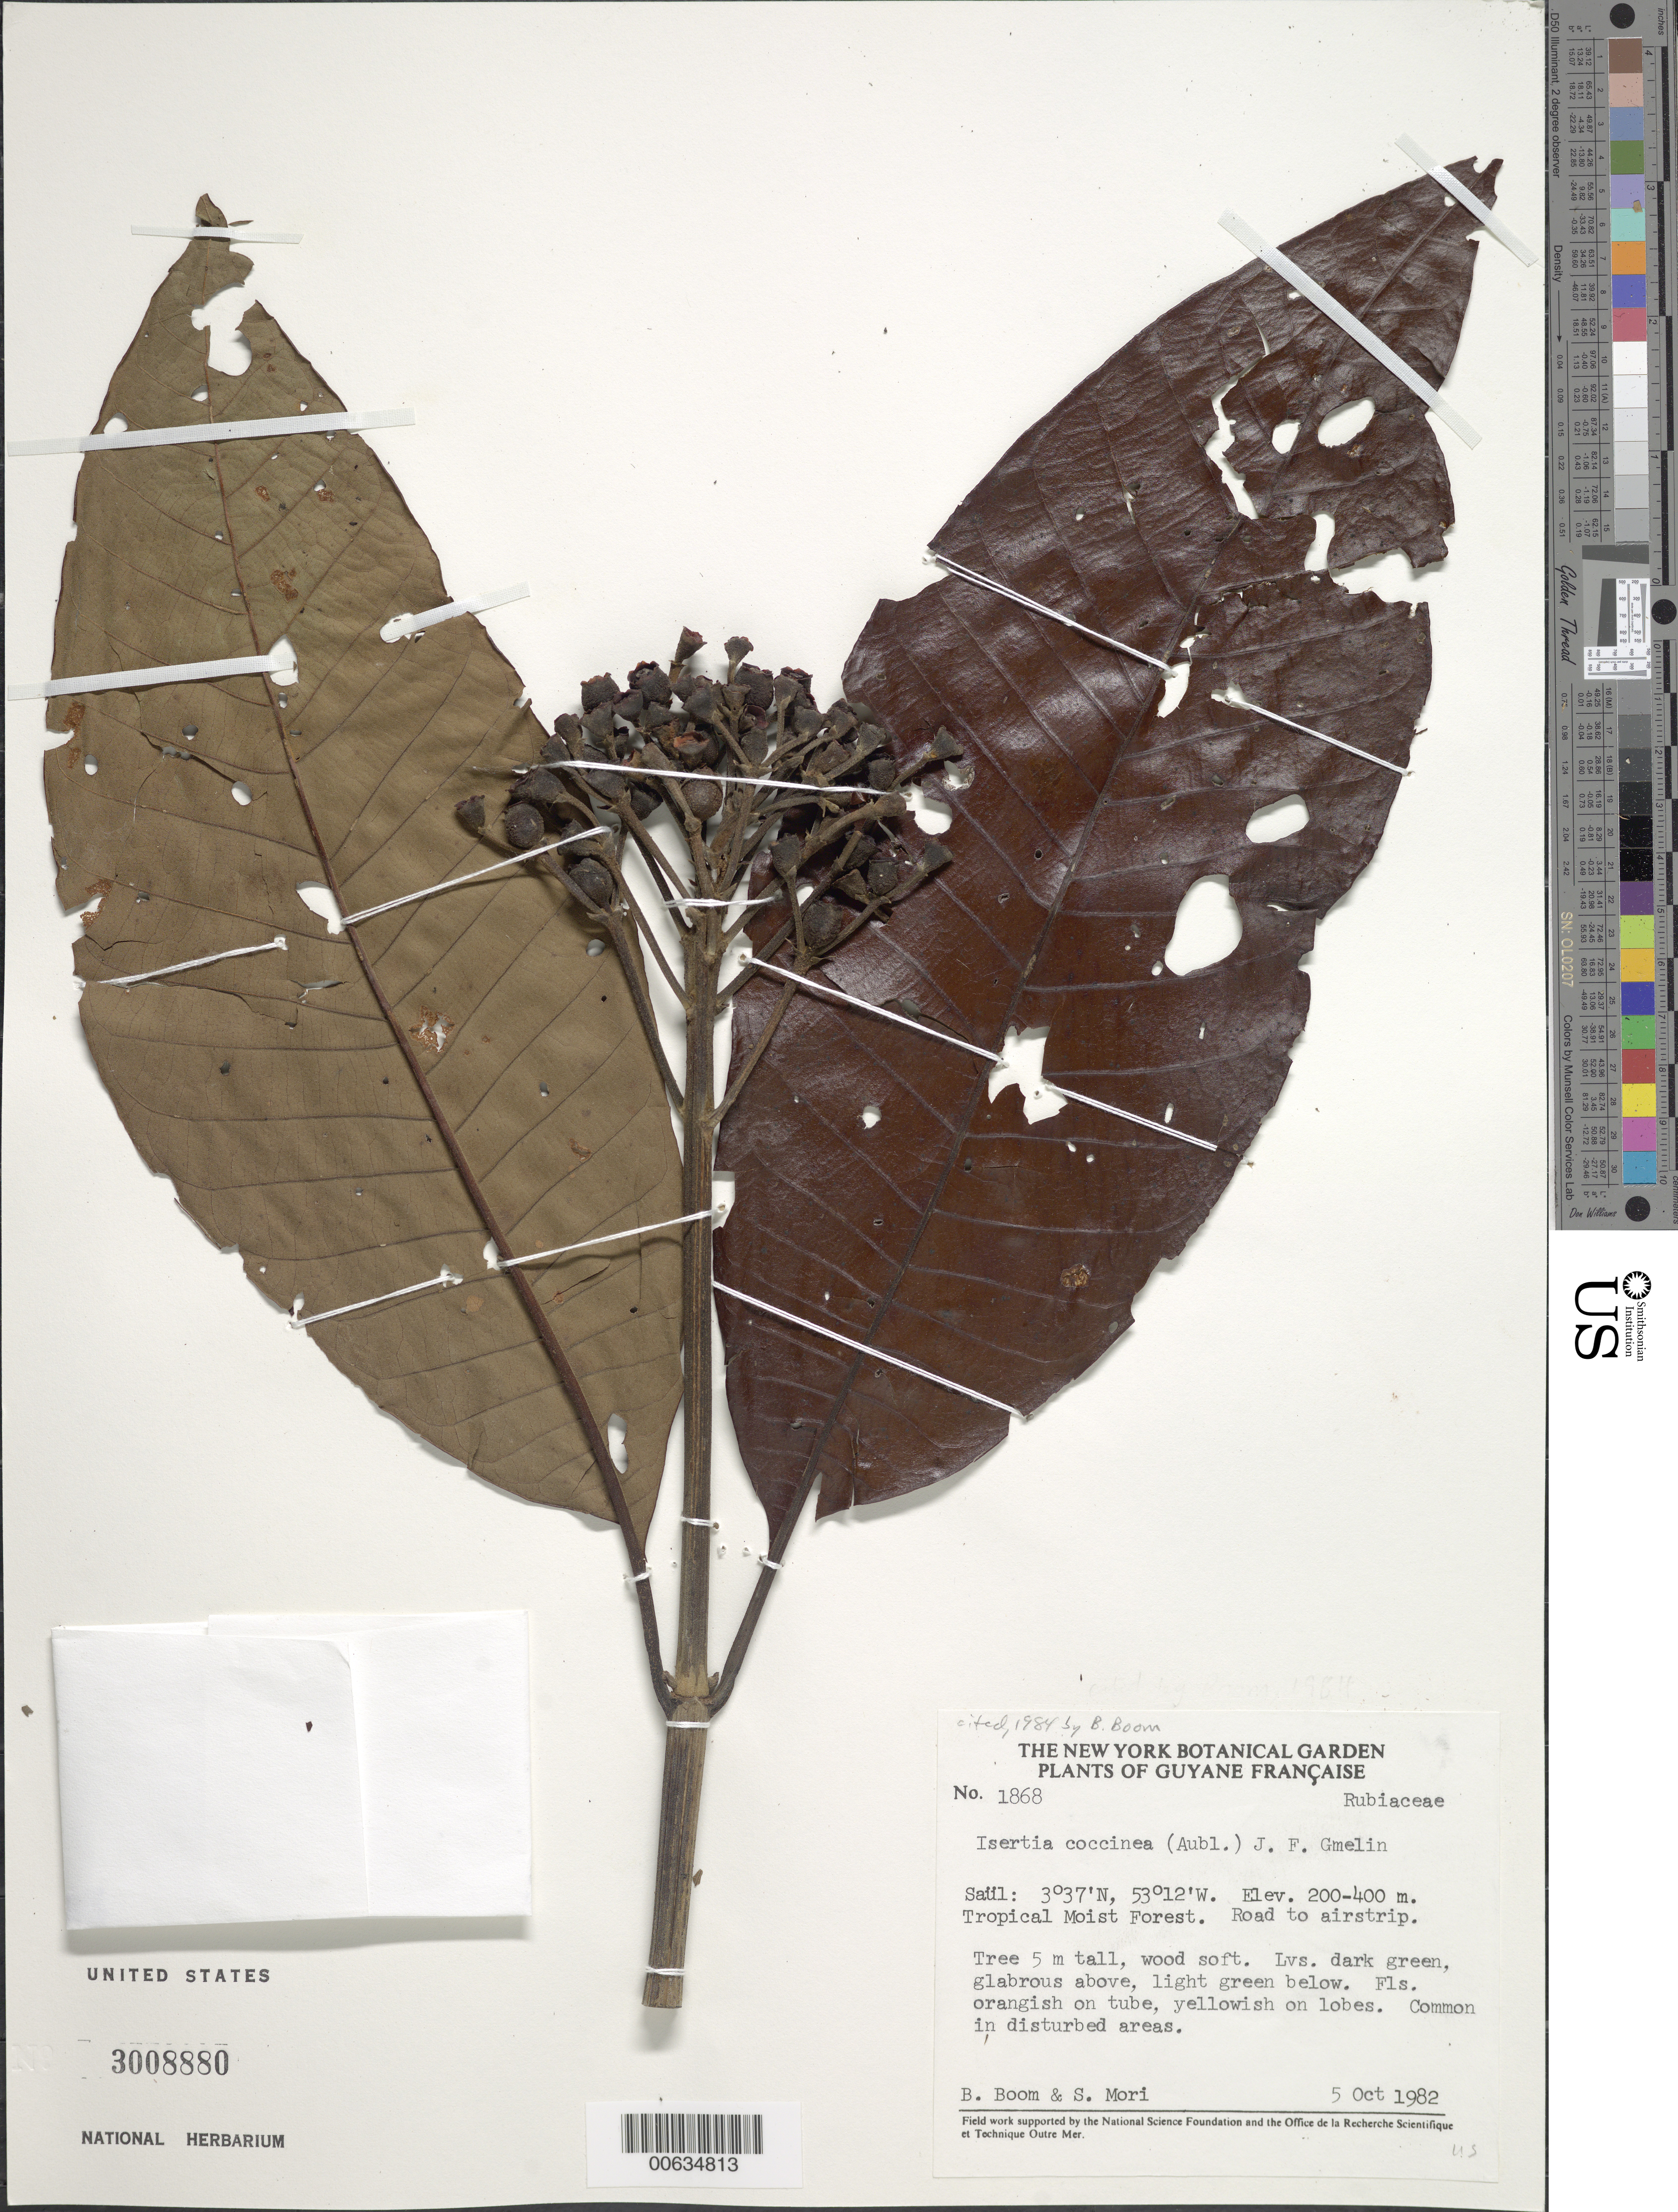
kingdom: Plantae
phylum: Tracheophyta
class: Magnoliopsida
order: Gentianales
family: Rubiaceae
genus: Isertia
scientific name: Isertia coccinea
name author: (Aubl.) Vahl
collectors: B. M. Boom & S. Mori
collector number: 1868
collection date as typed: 5-Oct-82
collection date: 1982-10-05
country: French Guiana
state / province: Saint-Laurent-du-Maroni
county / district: Saül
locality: Monts La Fumée; road to airstrip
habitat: Tropical moist forest; in disturbed areas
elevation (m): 200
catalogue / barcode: US 3008880